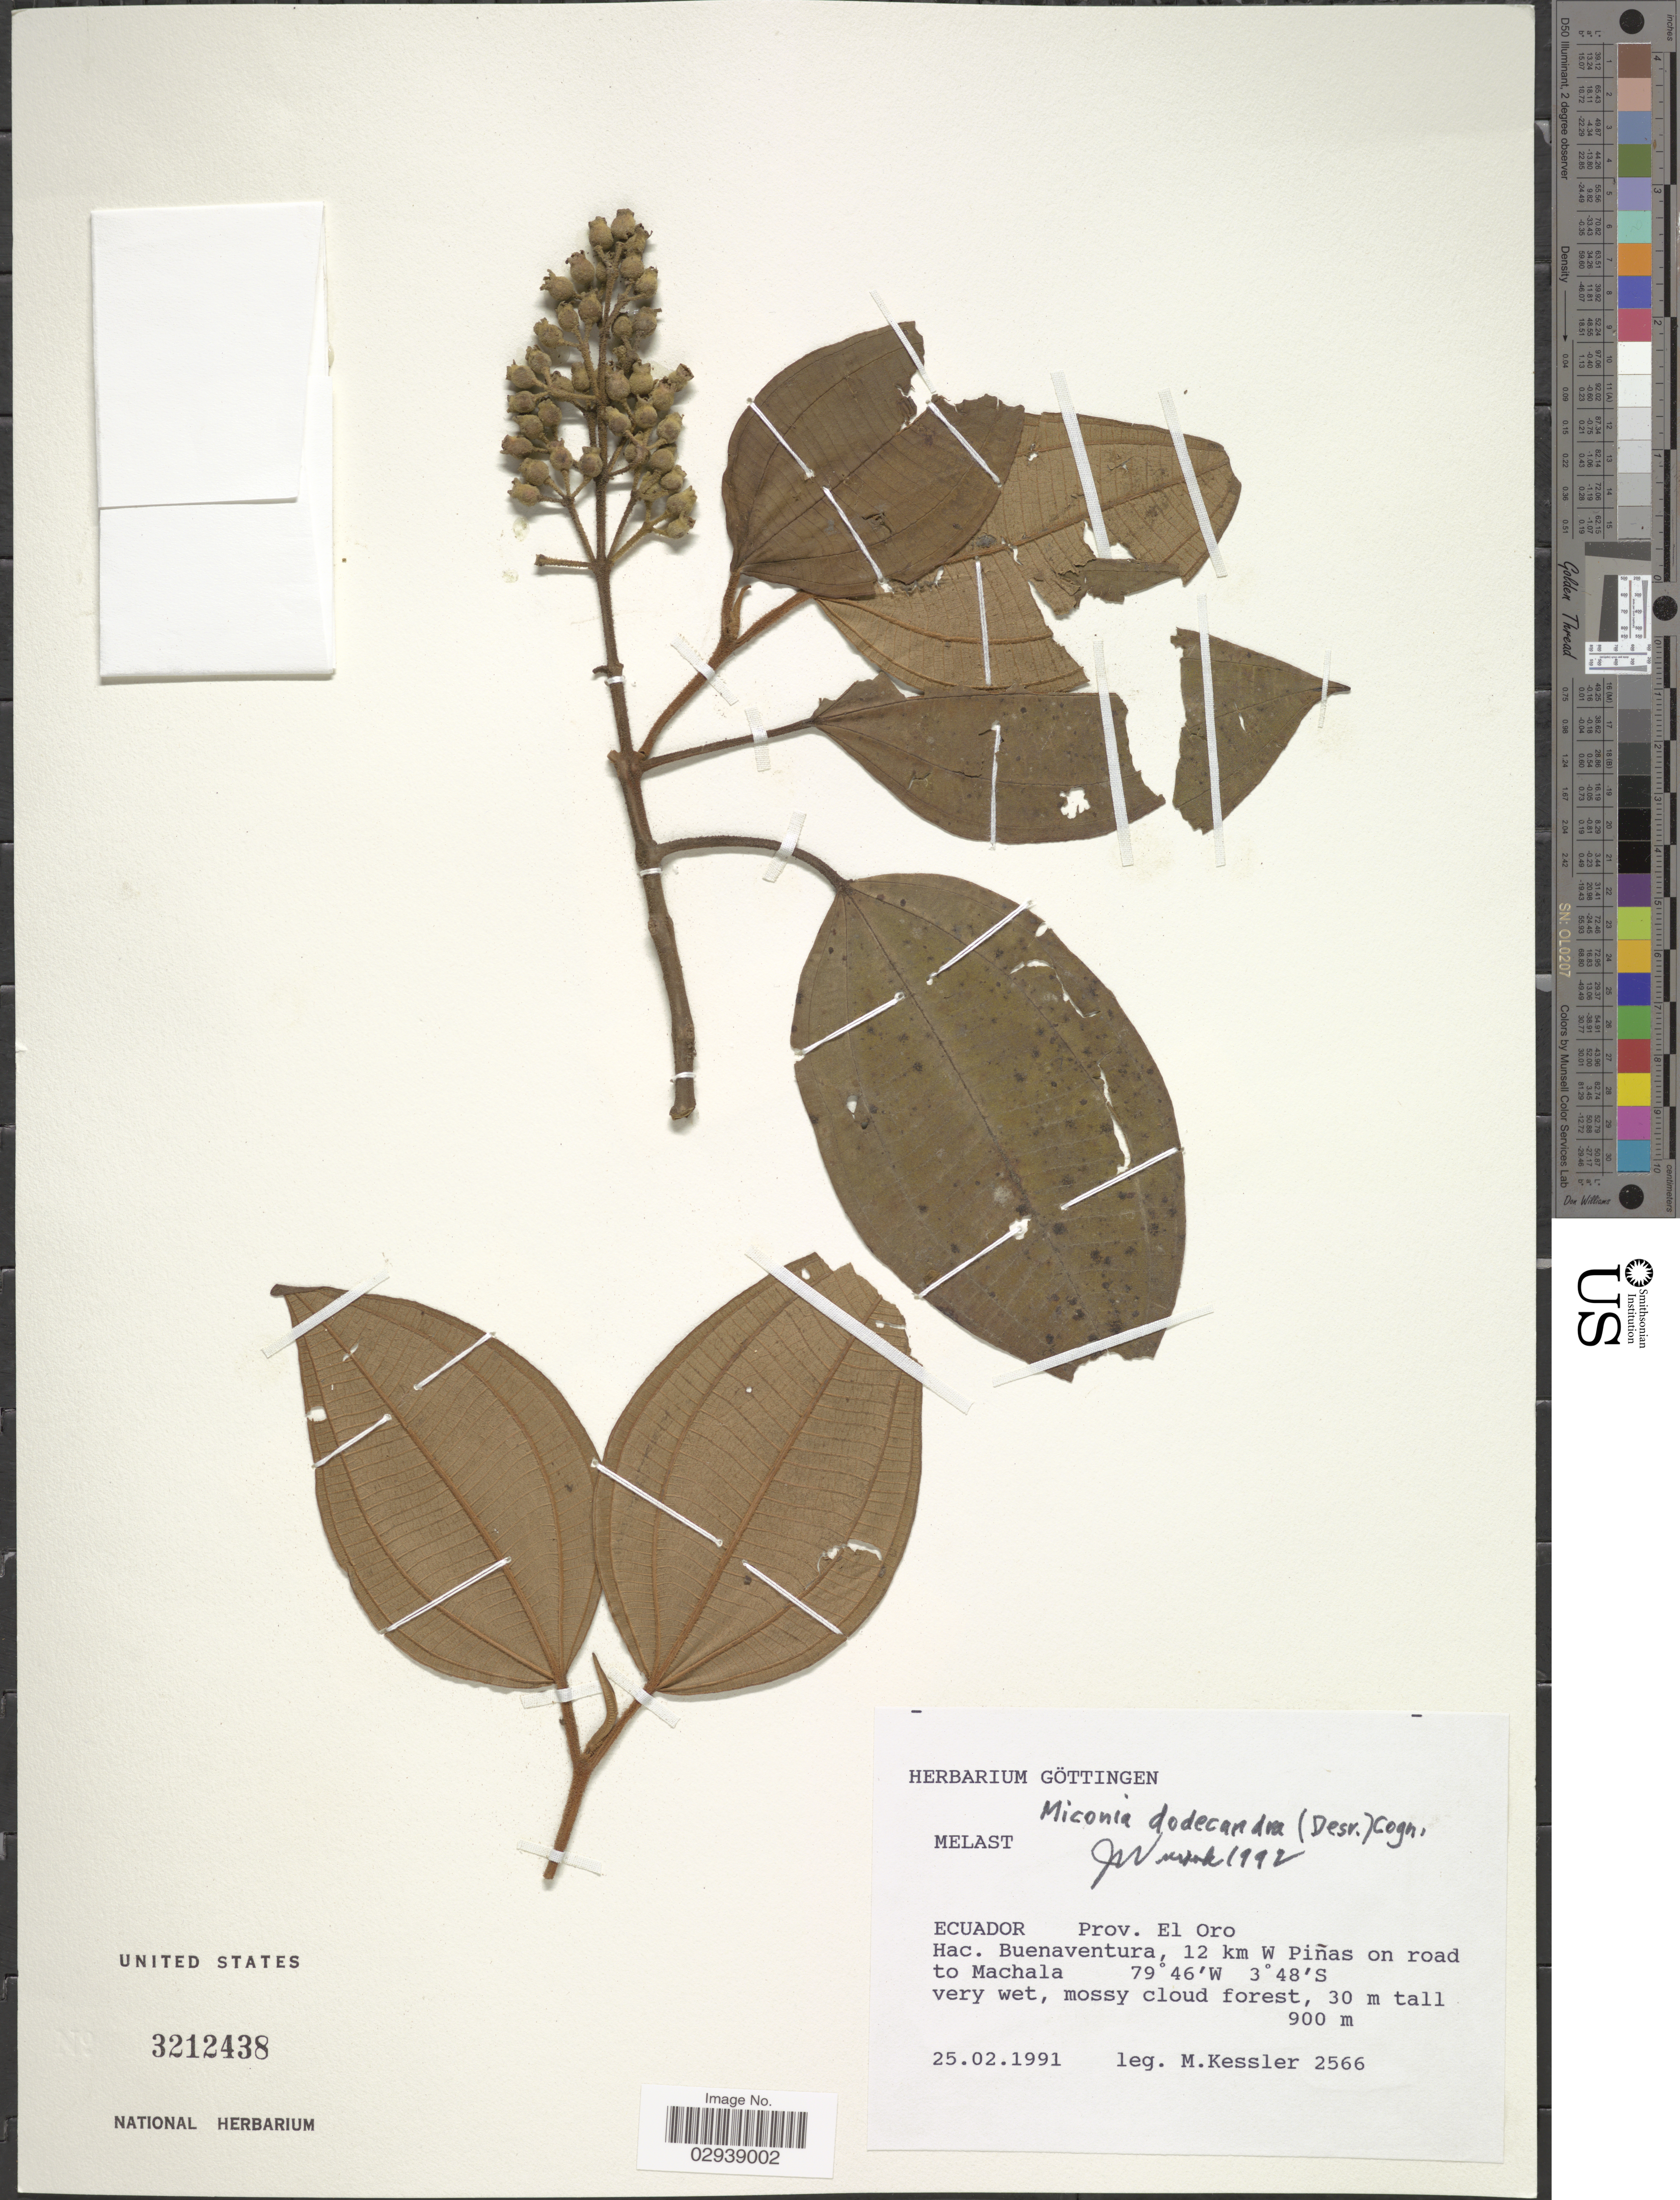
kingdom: Plantae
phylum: Tracheophyta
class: Magnoliopsida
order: Myrtales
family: Melastomataceae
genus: Miconia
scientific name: Miconia dodecandra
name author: Cogn.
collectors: M. Kessler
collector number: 2566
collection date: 1991-02-25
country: Ecuador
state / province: El Oro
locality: Hac. Buenaventura, 12 km W Piñas on road to Machala.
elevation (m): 900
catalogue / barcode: US 3212438